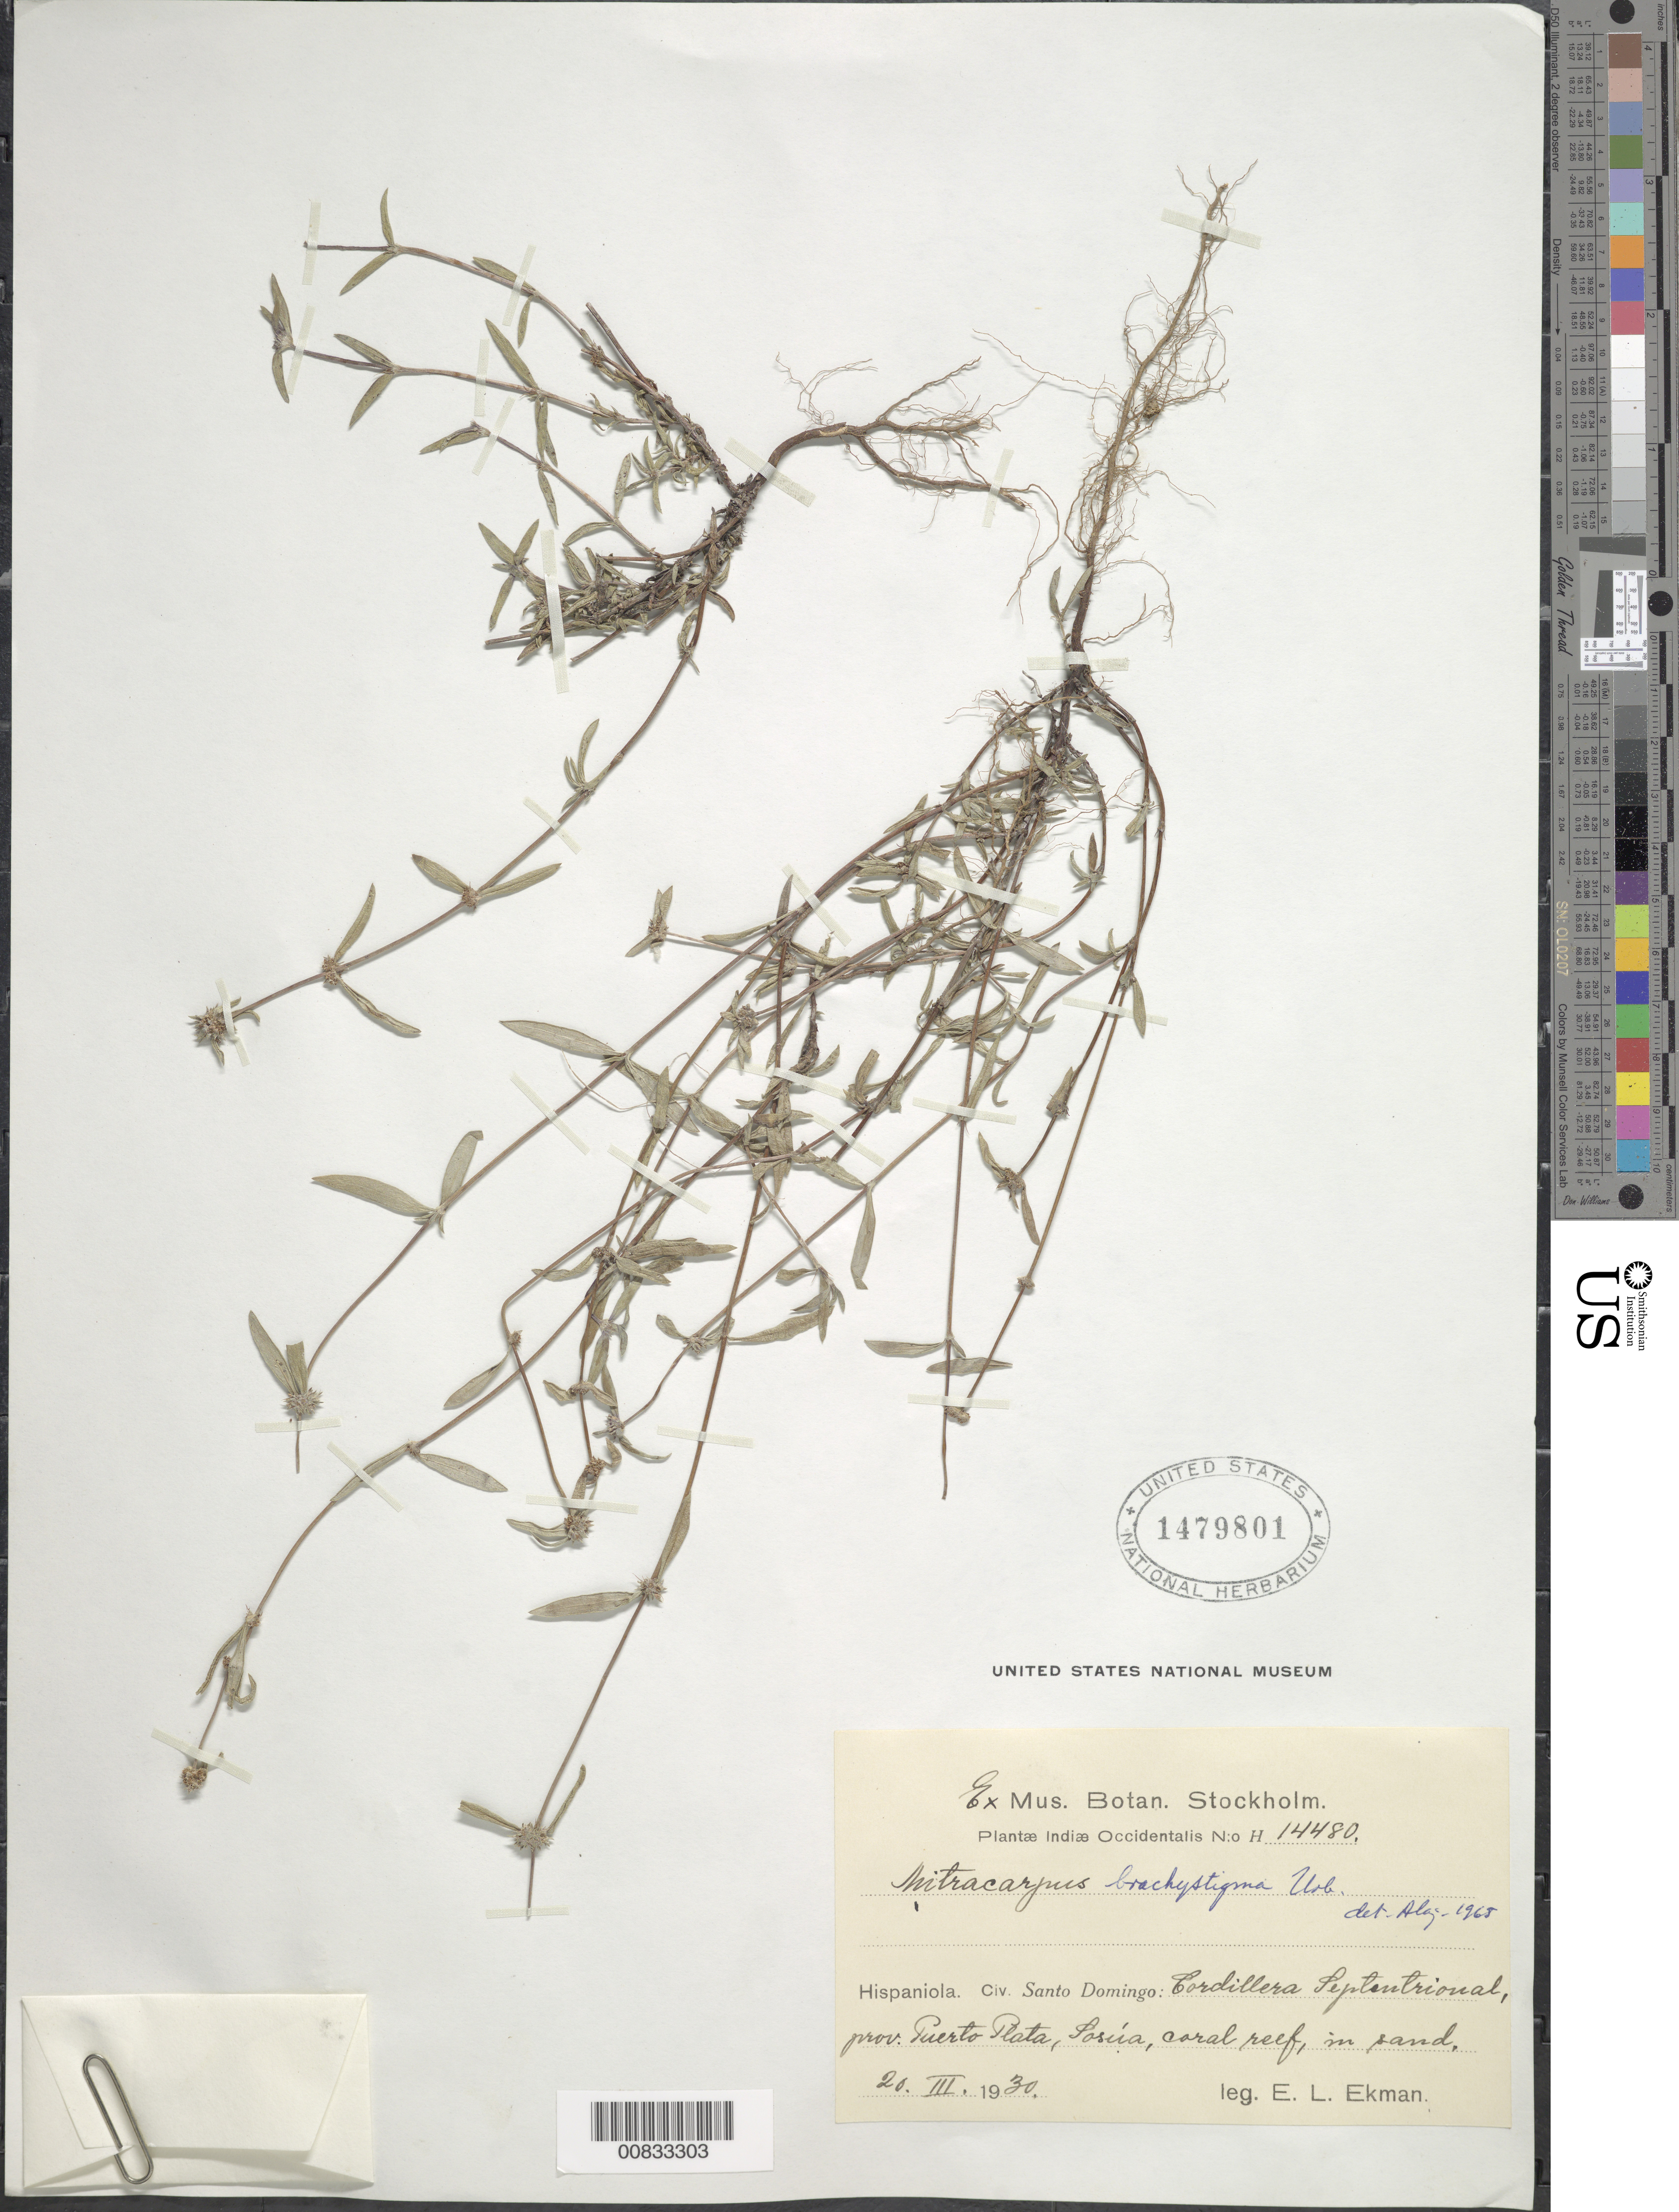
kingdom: Plantae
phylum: Tracheophyta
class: Magnoliopsida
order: Gentianales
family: Rubiaceae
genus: Mitracarpus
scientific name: Mitracarpus brachystigma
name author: Urb.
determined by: Liogier, Alain H.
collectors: E. L. Ekman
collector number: H 14480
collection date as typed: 20 Mar 1927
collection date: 1927-03-20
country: Dominican Republic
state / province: Puerto Plata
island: Hispaniola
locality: Cordillera Septentrional, Sosúa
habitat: In sand, coral reef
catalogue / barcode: US 1479801